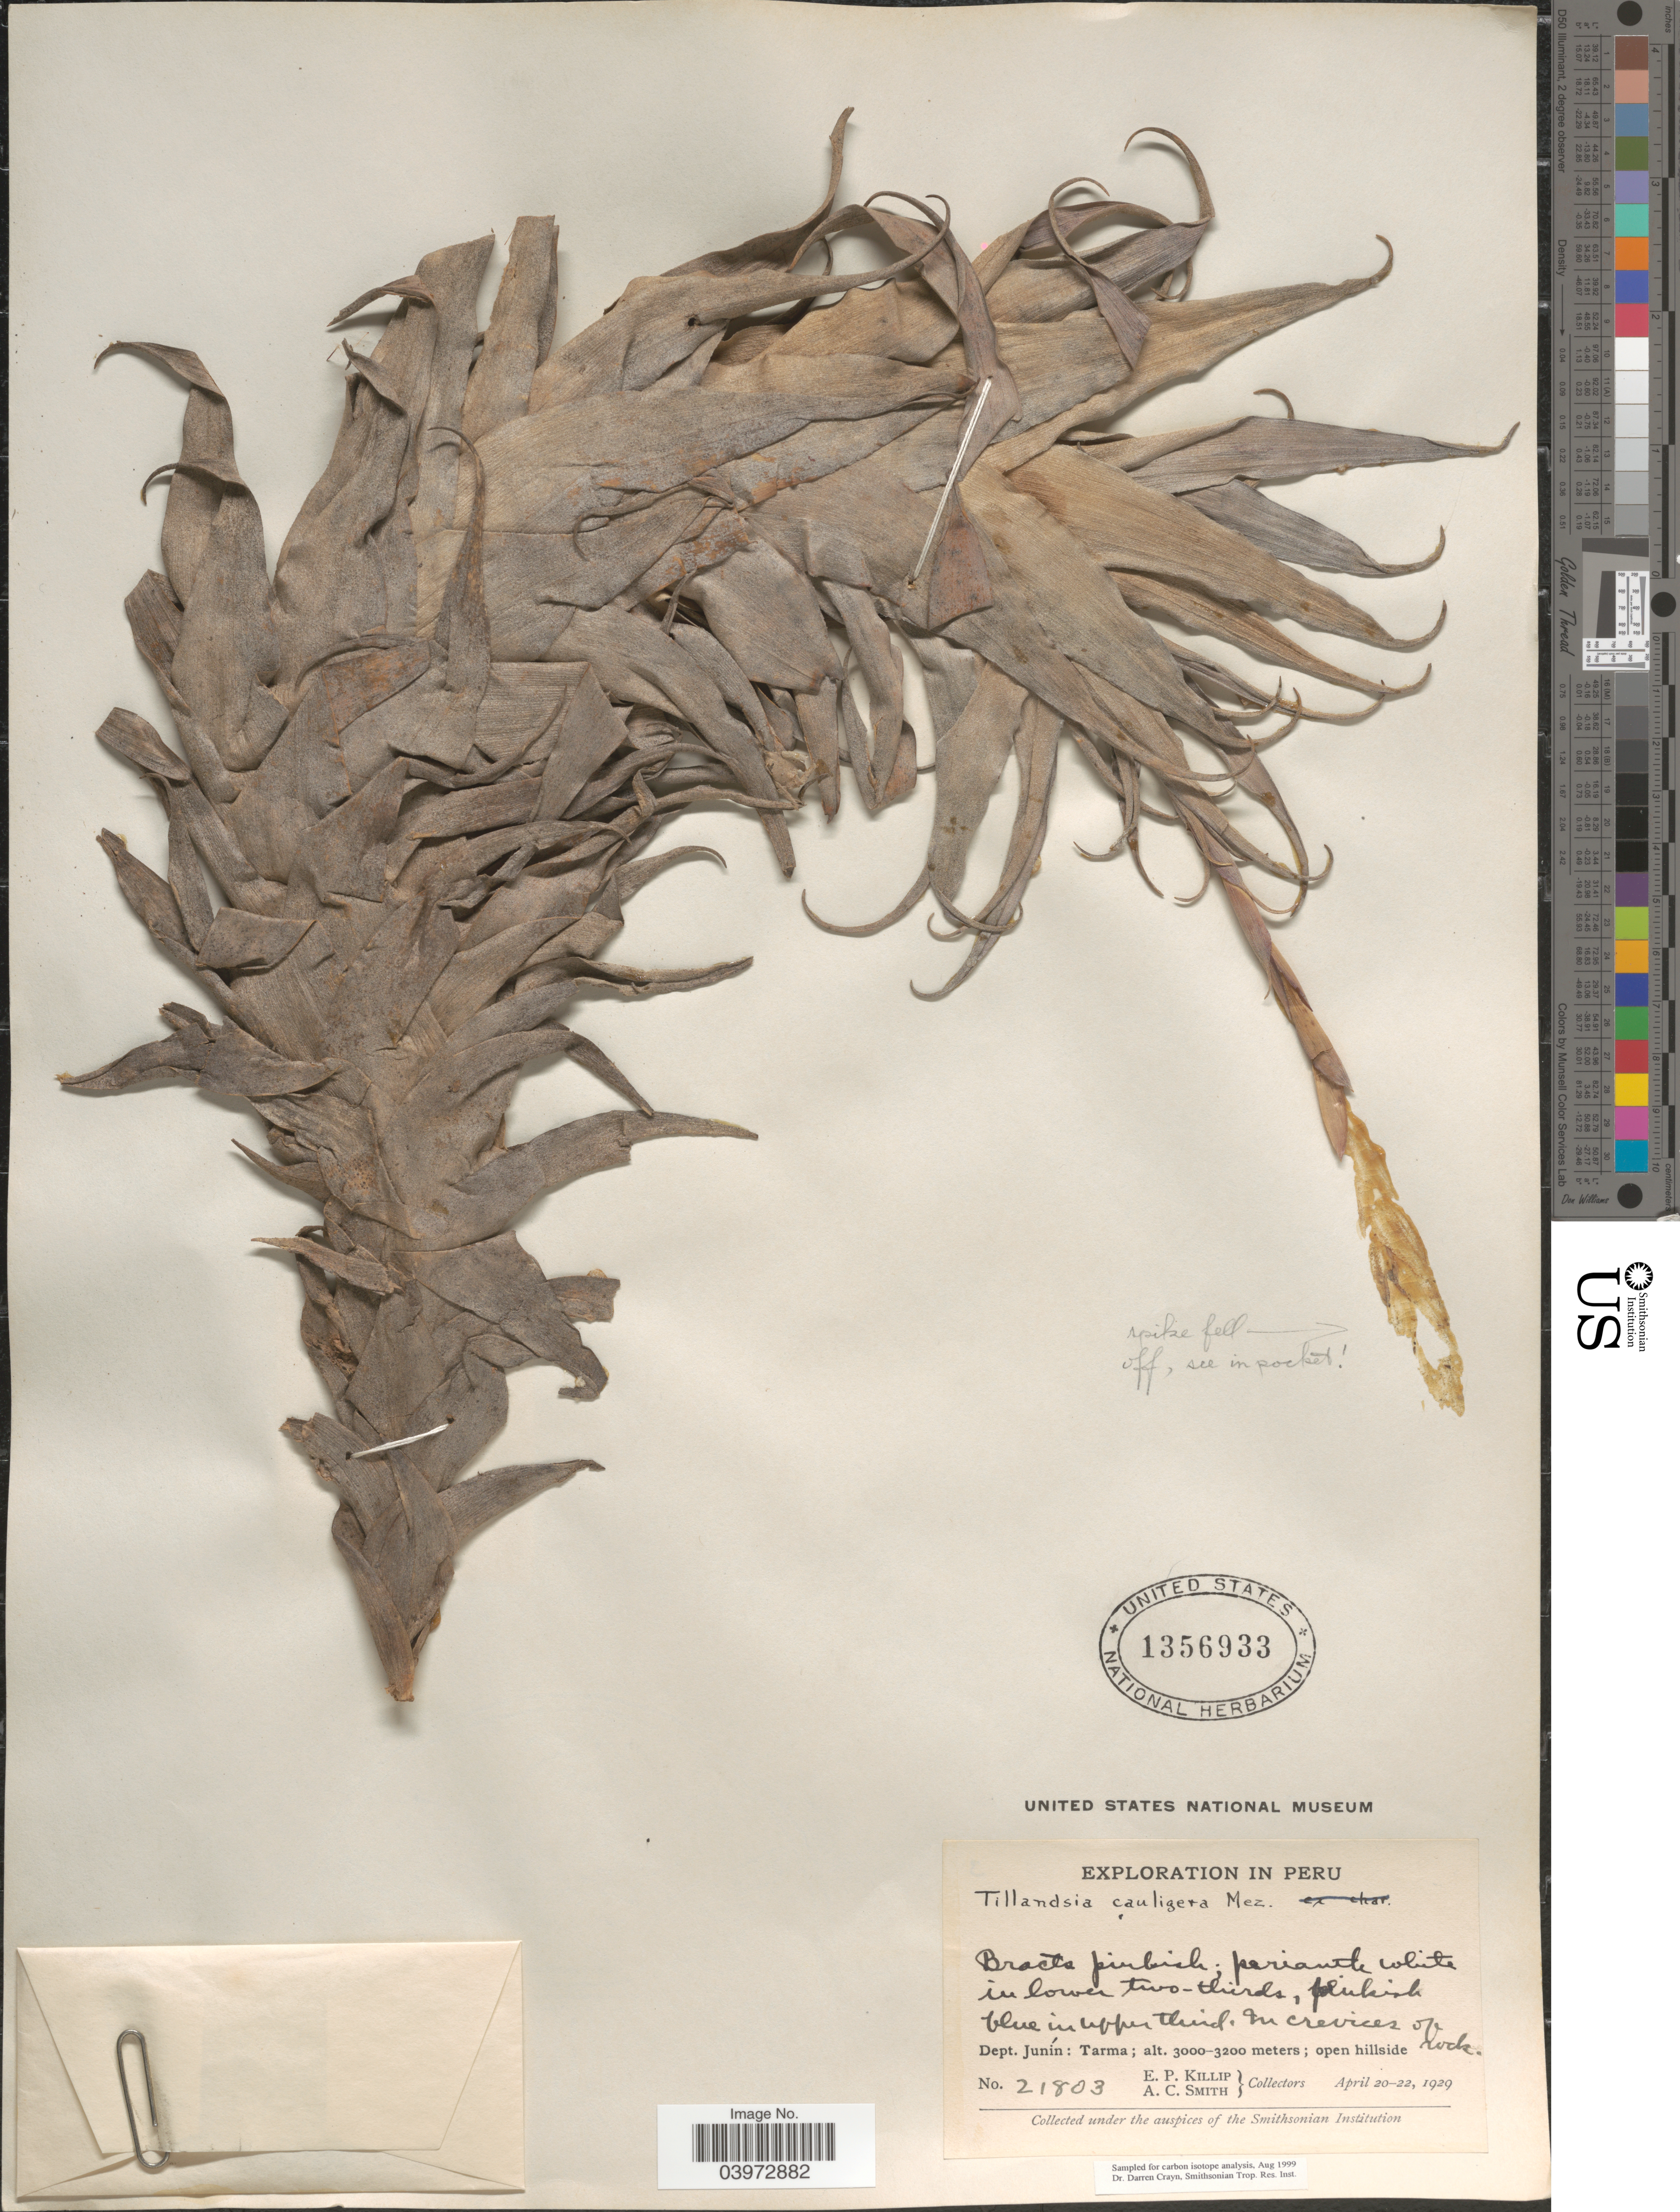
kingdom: Plantae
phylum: Tracheophyta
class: Liliopsida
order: Poales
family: Bromeliaceae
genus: Tillandsia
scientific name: Tillandsia cauligera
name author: Mez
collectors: E. P. Killip & A. C. Smith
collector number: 21803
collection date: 1929-04-20/1929-04-22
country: Peru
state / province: Junín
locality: Exploration in Peru. Dept. Junín: Tarma.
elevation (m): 3000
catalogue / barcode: US 1356933